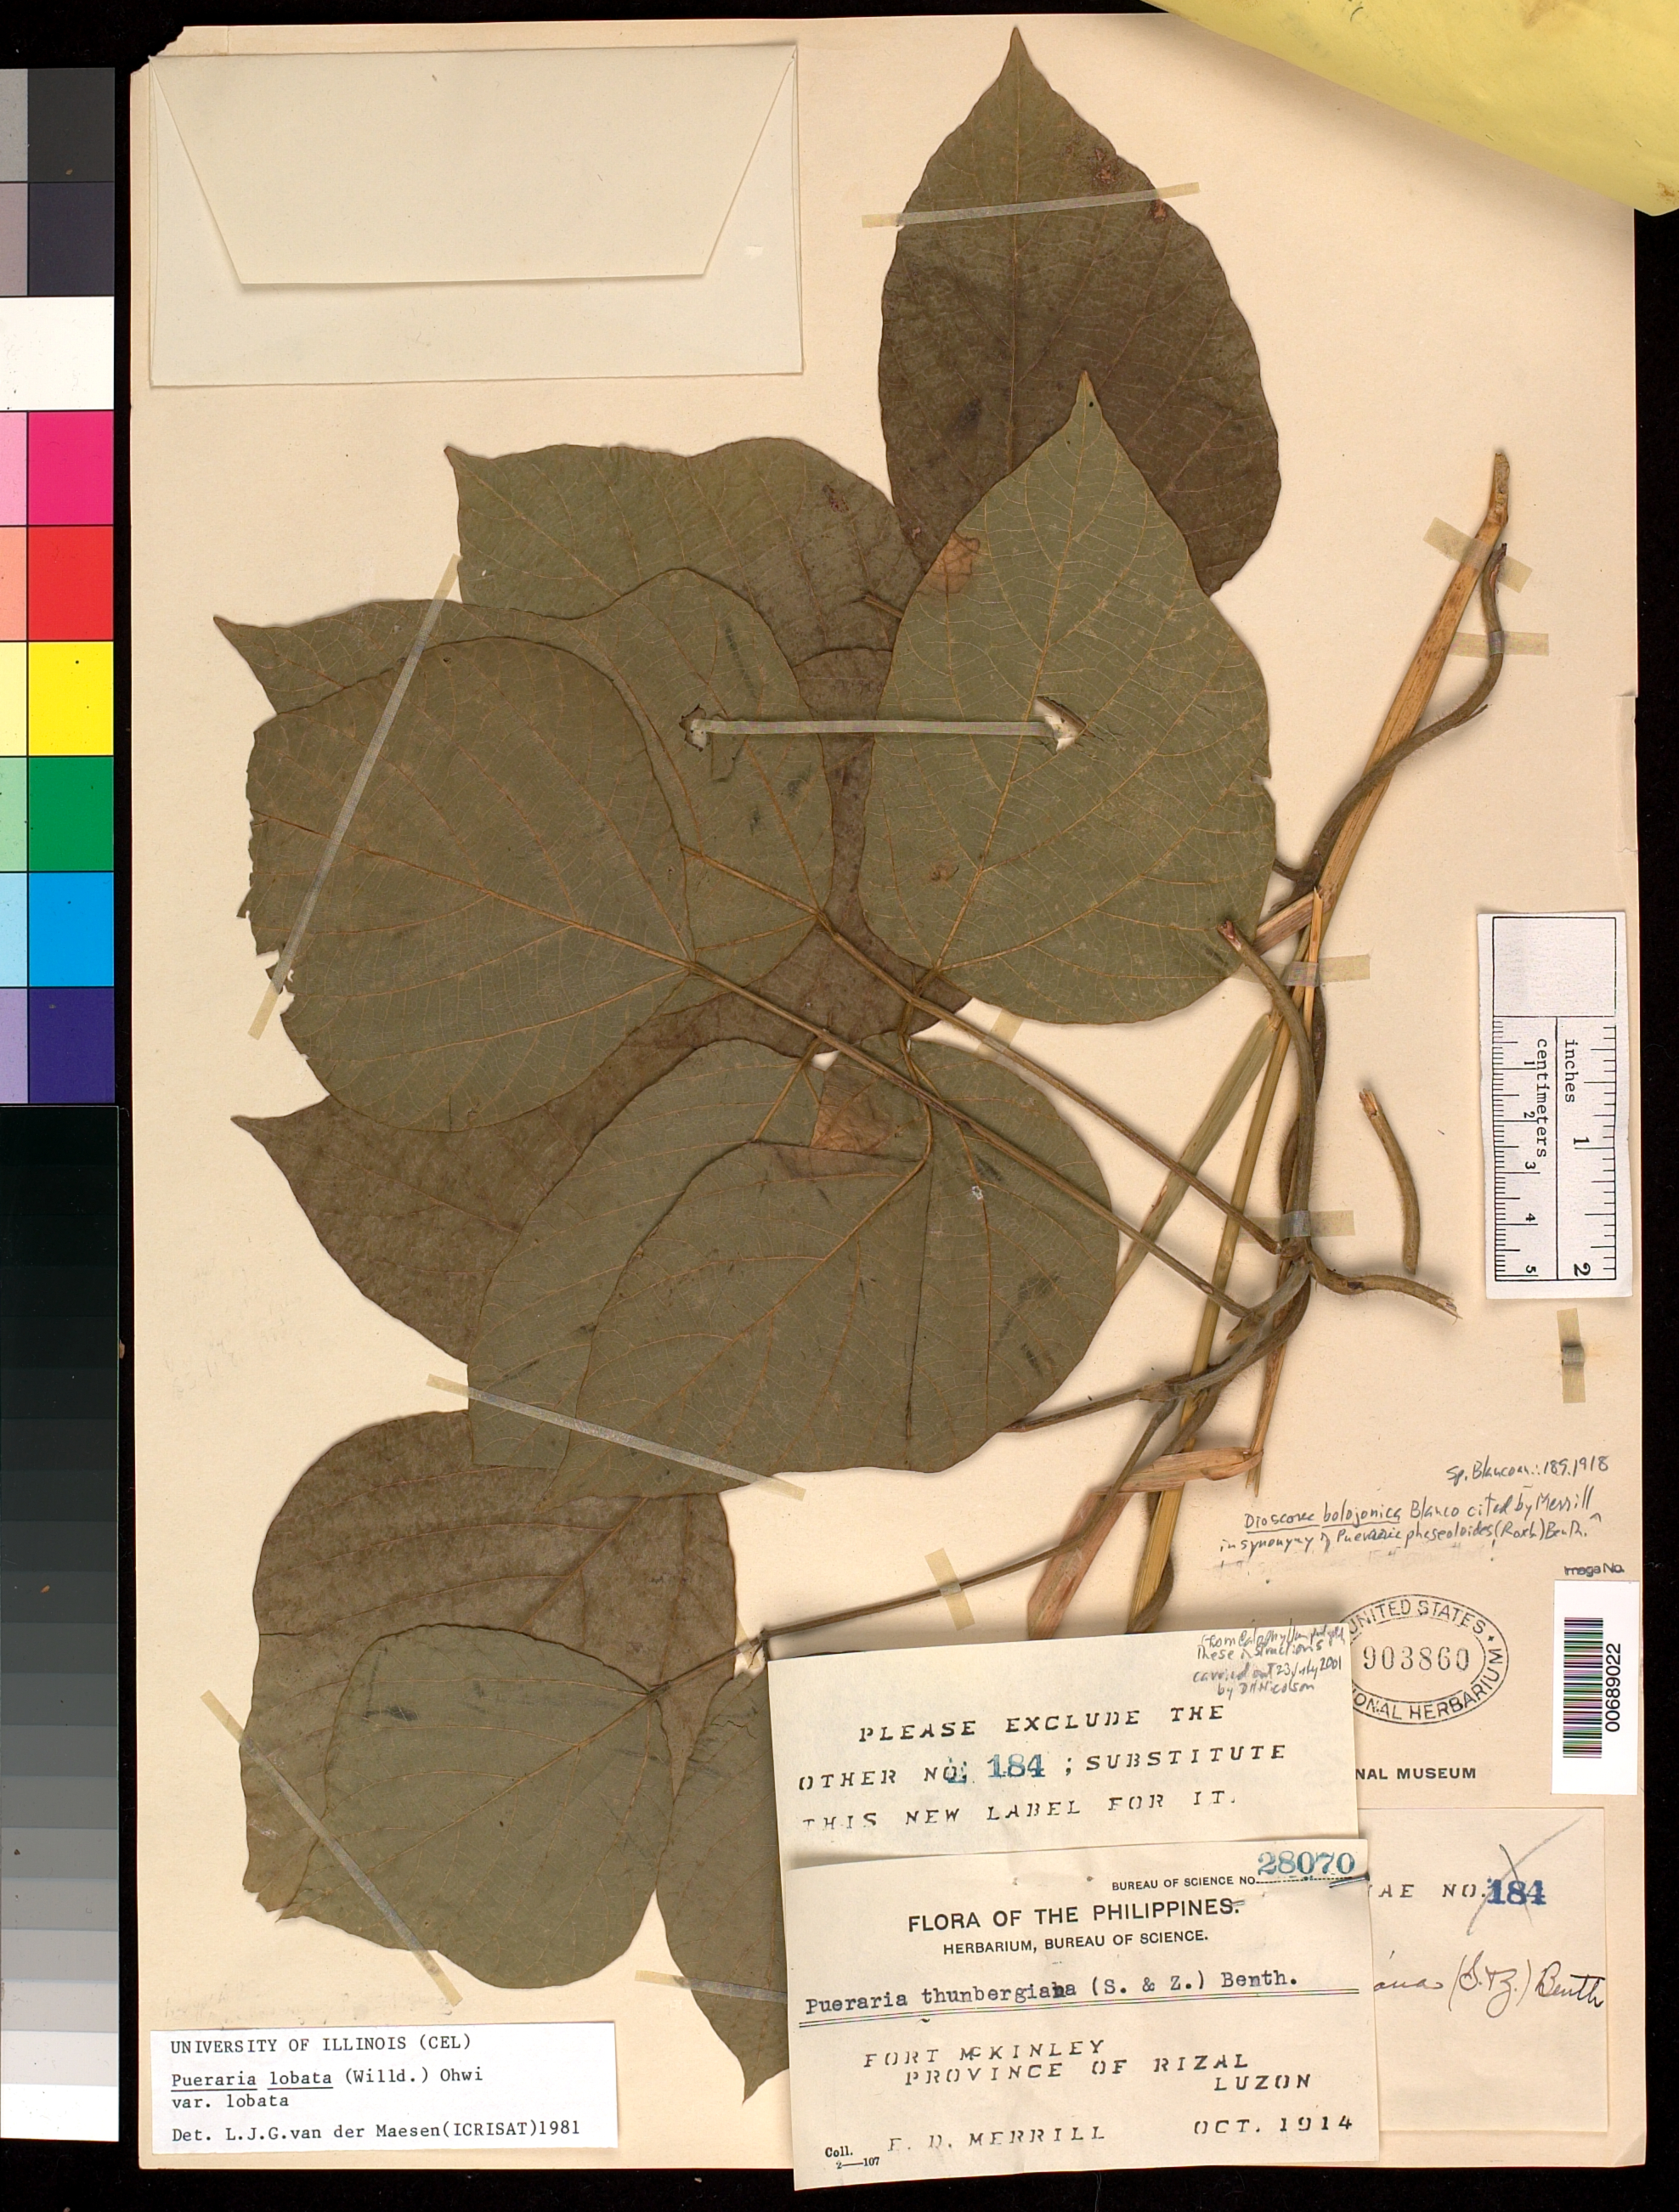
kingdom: Plantae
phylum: Tracheophyta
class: Magnoliopsida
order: Fabales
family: Fabaceae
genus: Pueraria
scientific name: Pueraria lobata var. lobata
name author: (Willd.) Ohwi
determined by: Van Der Maesen, L. J. G., (WAG), Wageningen University (Netherlands)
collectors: E. D. Merrill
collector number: Bur. Sci. 28070; miscited as Sp. Blancoan. 0184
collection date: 1914-10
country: Philippines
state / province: National Capital Region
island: Luzon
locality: Fort McKinley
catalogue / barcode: US 903860